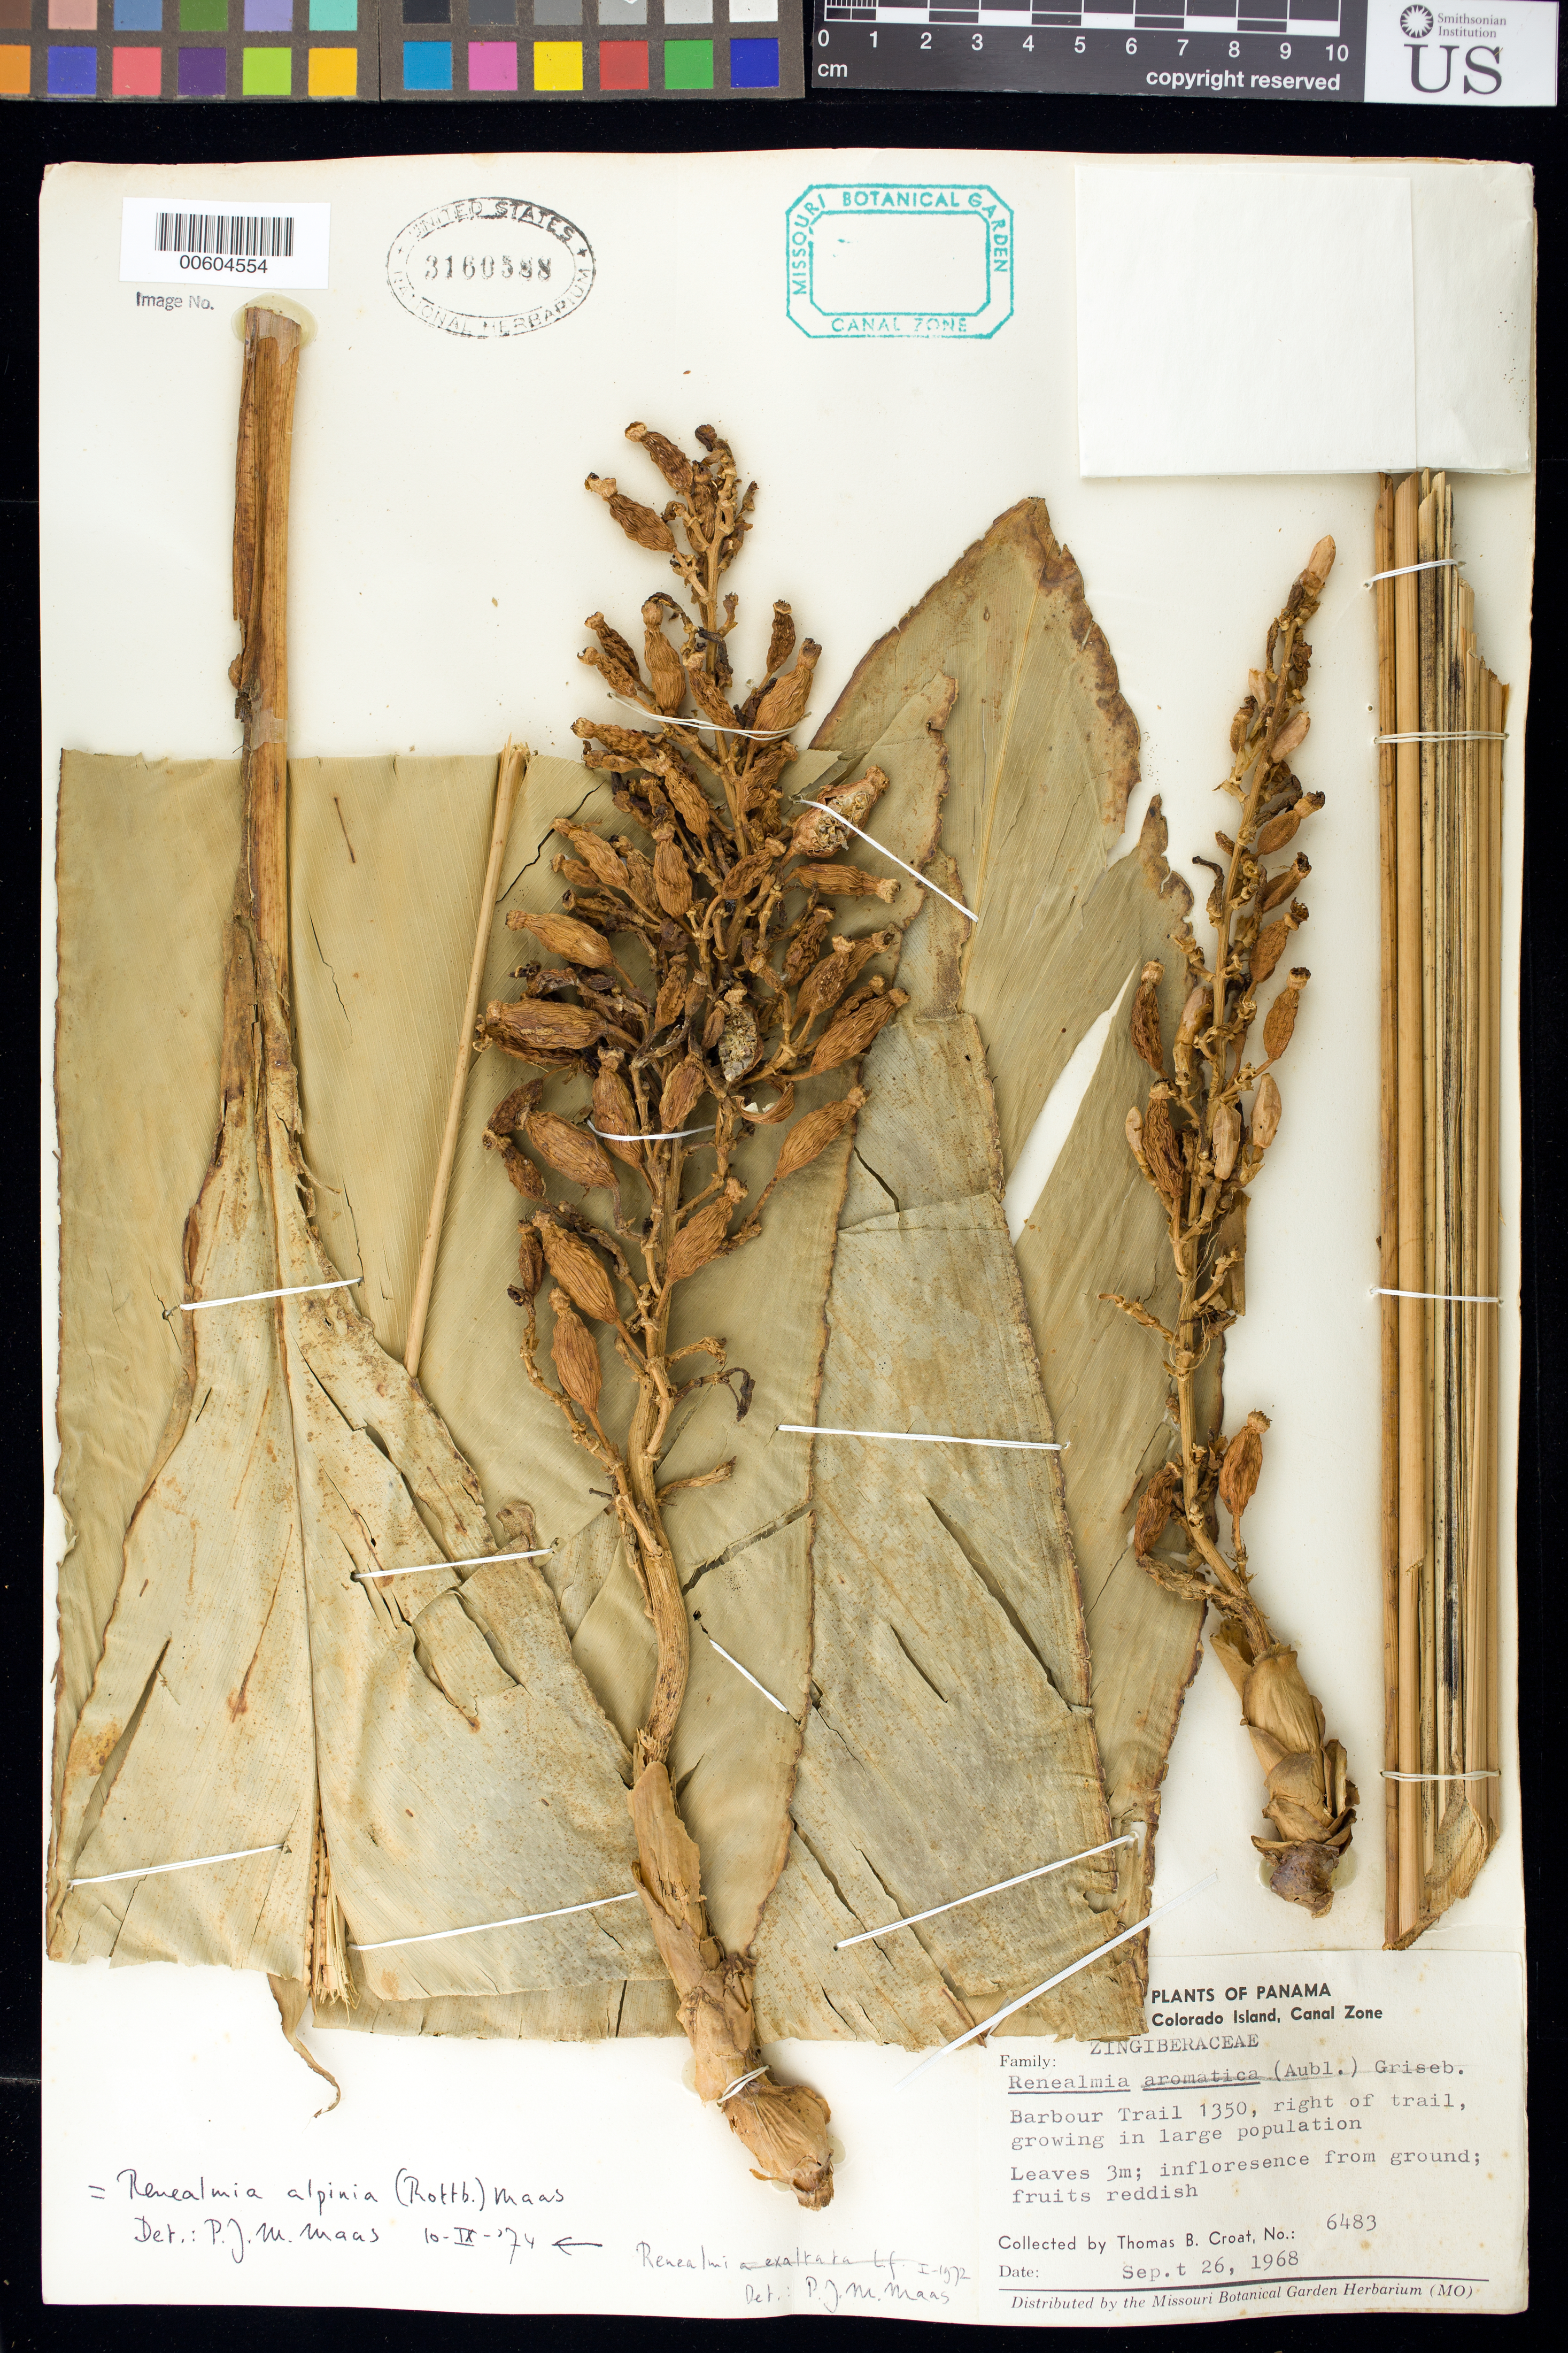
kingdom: Plantae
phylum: Tracheophyta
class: Liliopsida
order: Zingiberales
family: Zingiberaceae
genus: Renealmia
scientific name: Renealmia alpinia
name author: (Rottb.) Maas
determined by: Maas, Paul J. M.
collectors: T. B. Croat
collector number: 6483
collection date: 1968-09-26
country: Panama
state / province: Panamá Oeste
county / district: Canal Zone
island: Barro Colorado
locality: Barro Colorado Island, Barbour Trail 1350, right of trail growing in large population.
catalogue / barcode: US 3160588